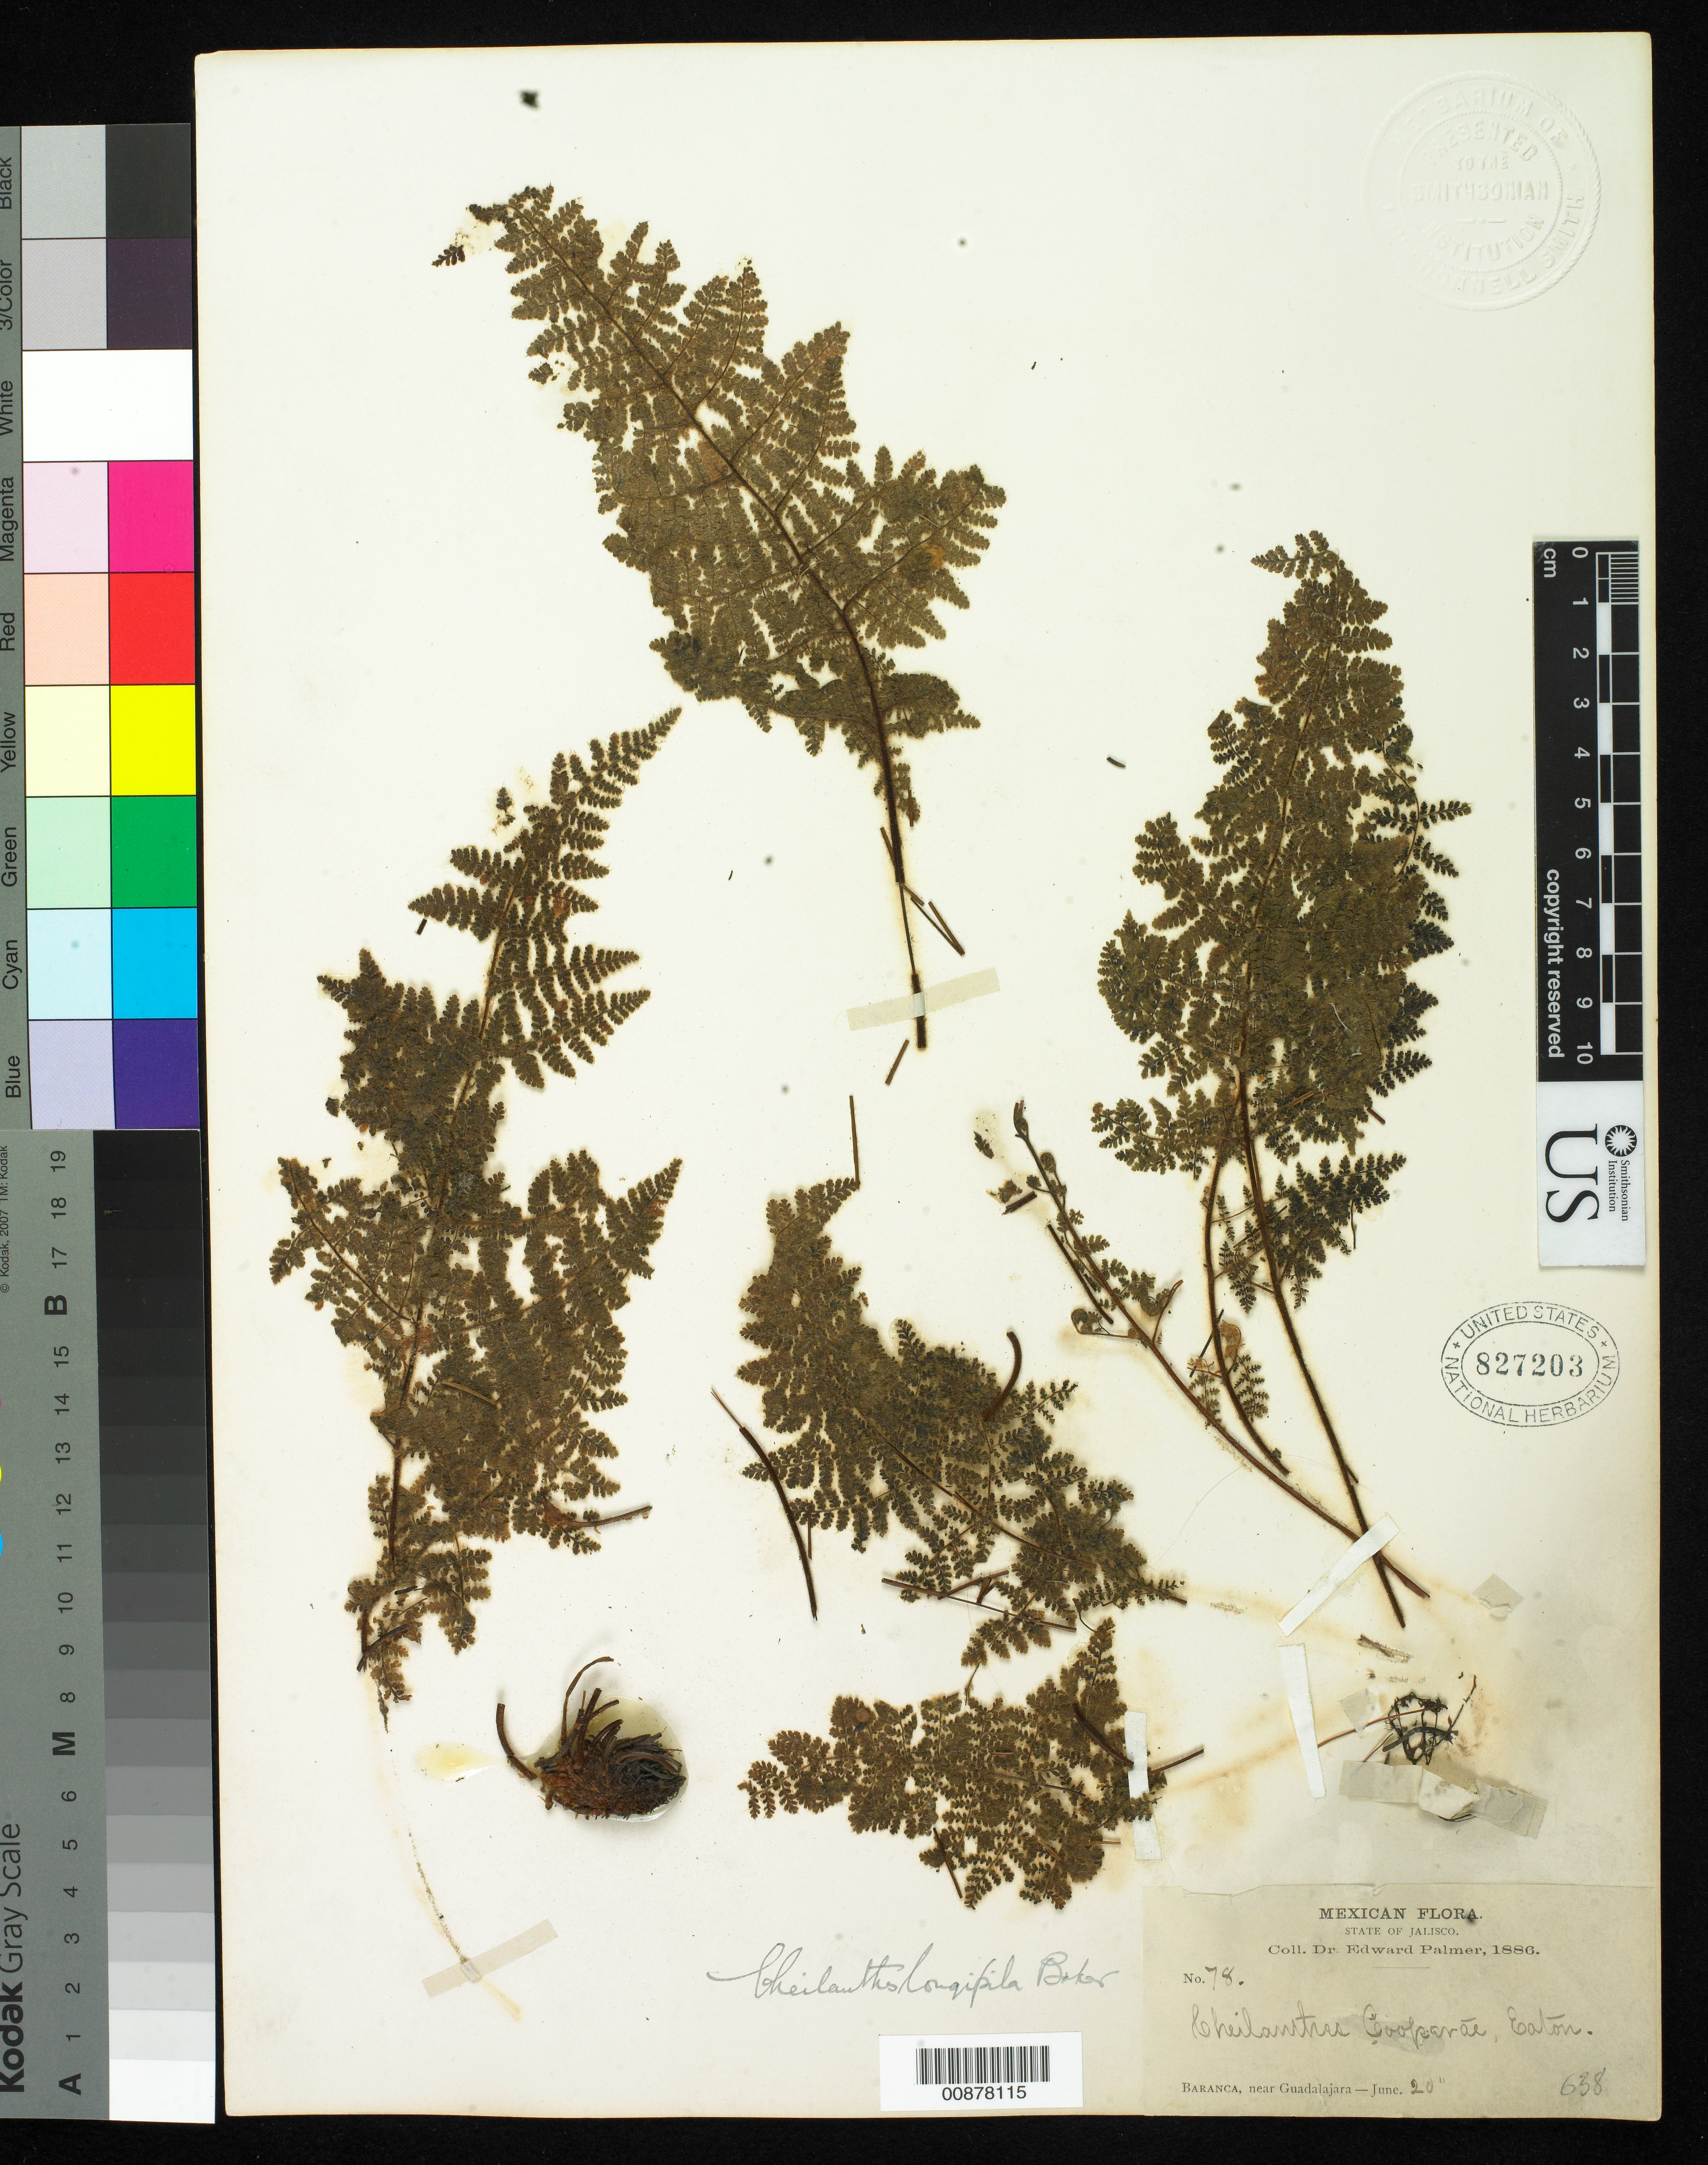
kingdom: Plantae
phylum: Tracheophyta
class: Polypodiopsida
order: Polypodiales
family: Pteridaceae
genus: Myriopteris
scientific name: Myriopteris longipila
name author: (Baker) Grusz & Windham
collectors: E. Palmer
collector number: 78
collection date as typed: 20 Jun 1886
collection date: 1886-06-20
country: Mexico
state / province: Jalisco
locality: Barranca, near Guadalajara, Jalisco.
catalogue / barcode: US 827203